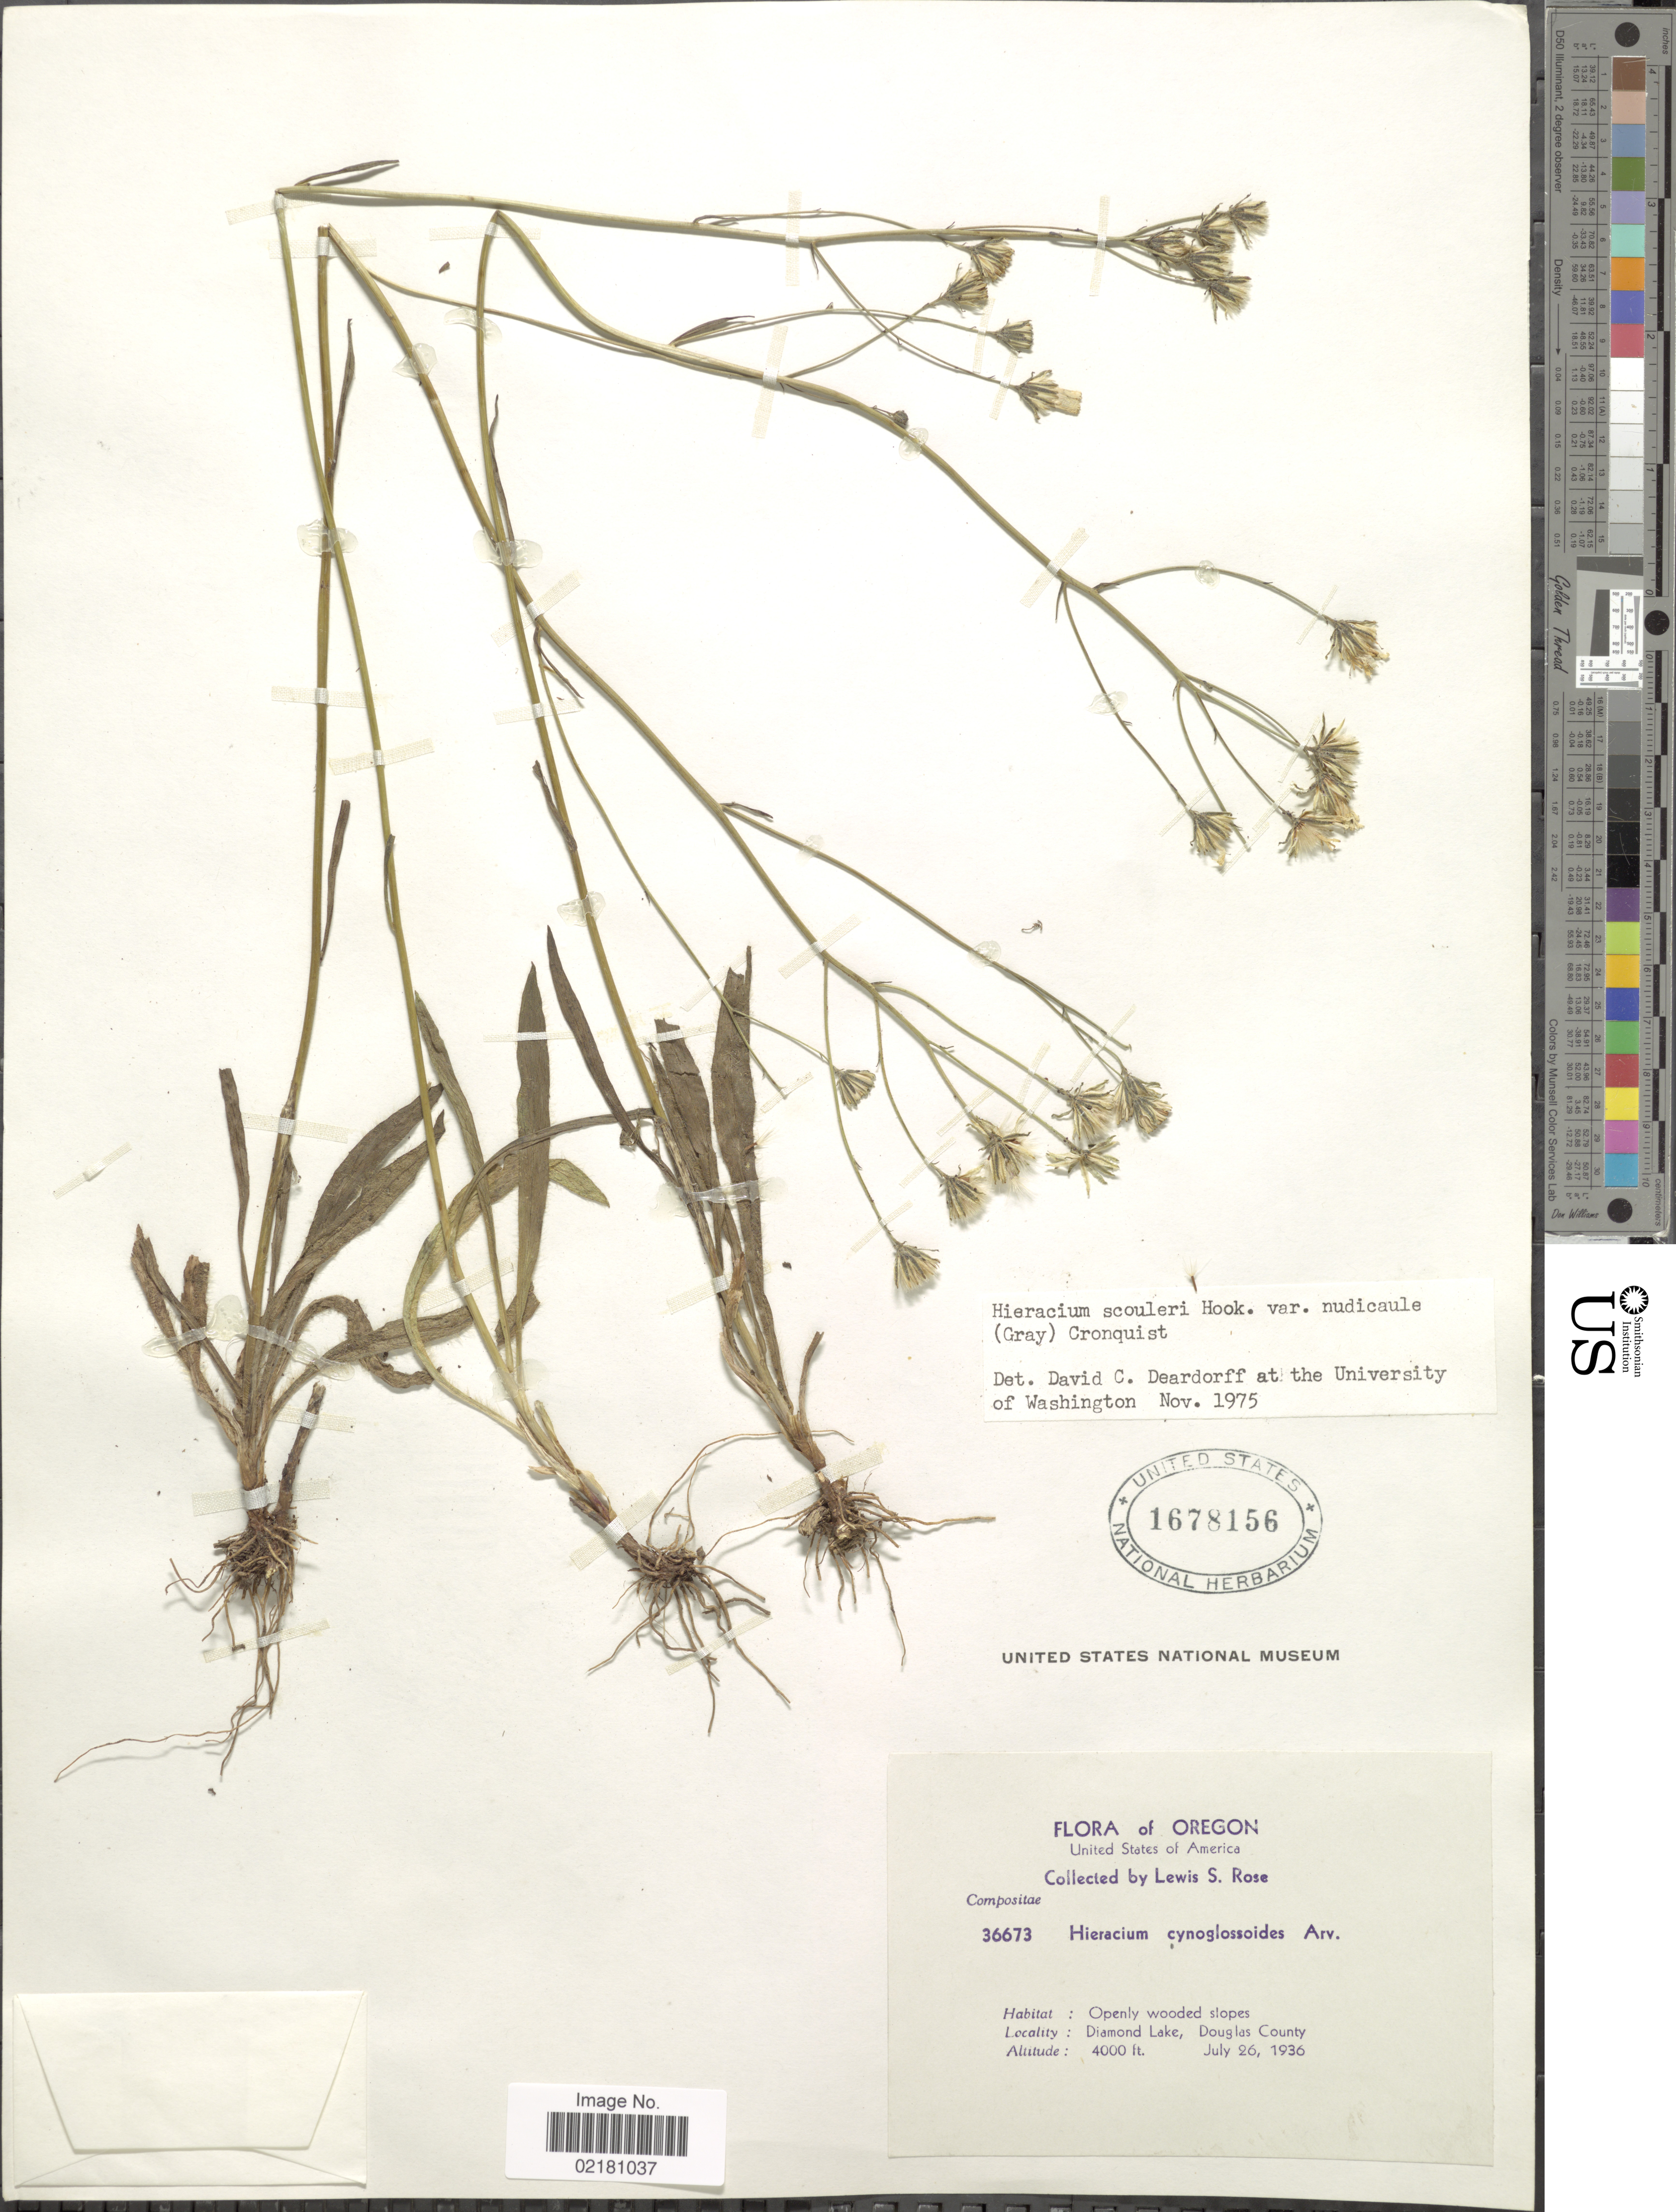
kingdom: Plantae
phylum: Tracheophyta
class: Magnoliopsida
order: Asterales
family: Asteraceae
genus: Hieracium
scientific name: Hieracium nudicaule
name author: (A. Gray) A. Heller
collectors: L. S. Rose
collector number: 36673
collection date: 1936-07-26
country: United States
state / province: Oregon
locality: Diamond Lake, Douglas County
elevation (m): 1219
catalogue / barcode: US 1678156